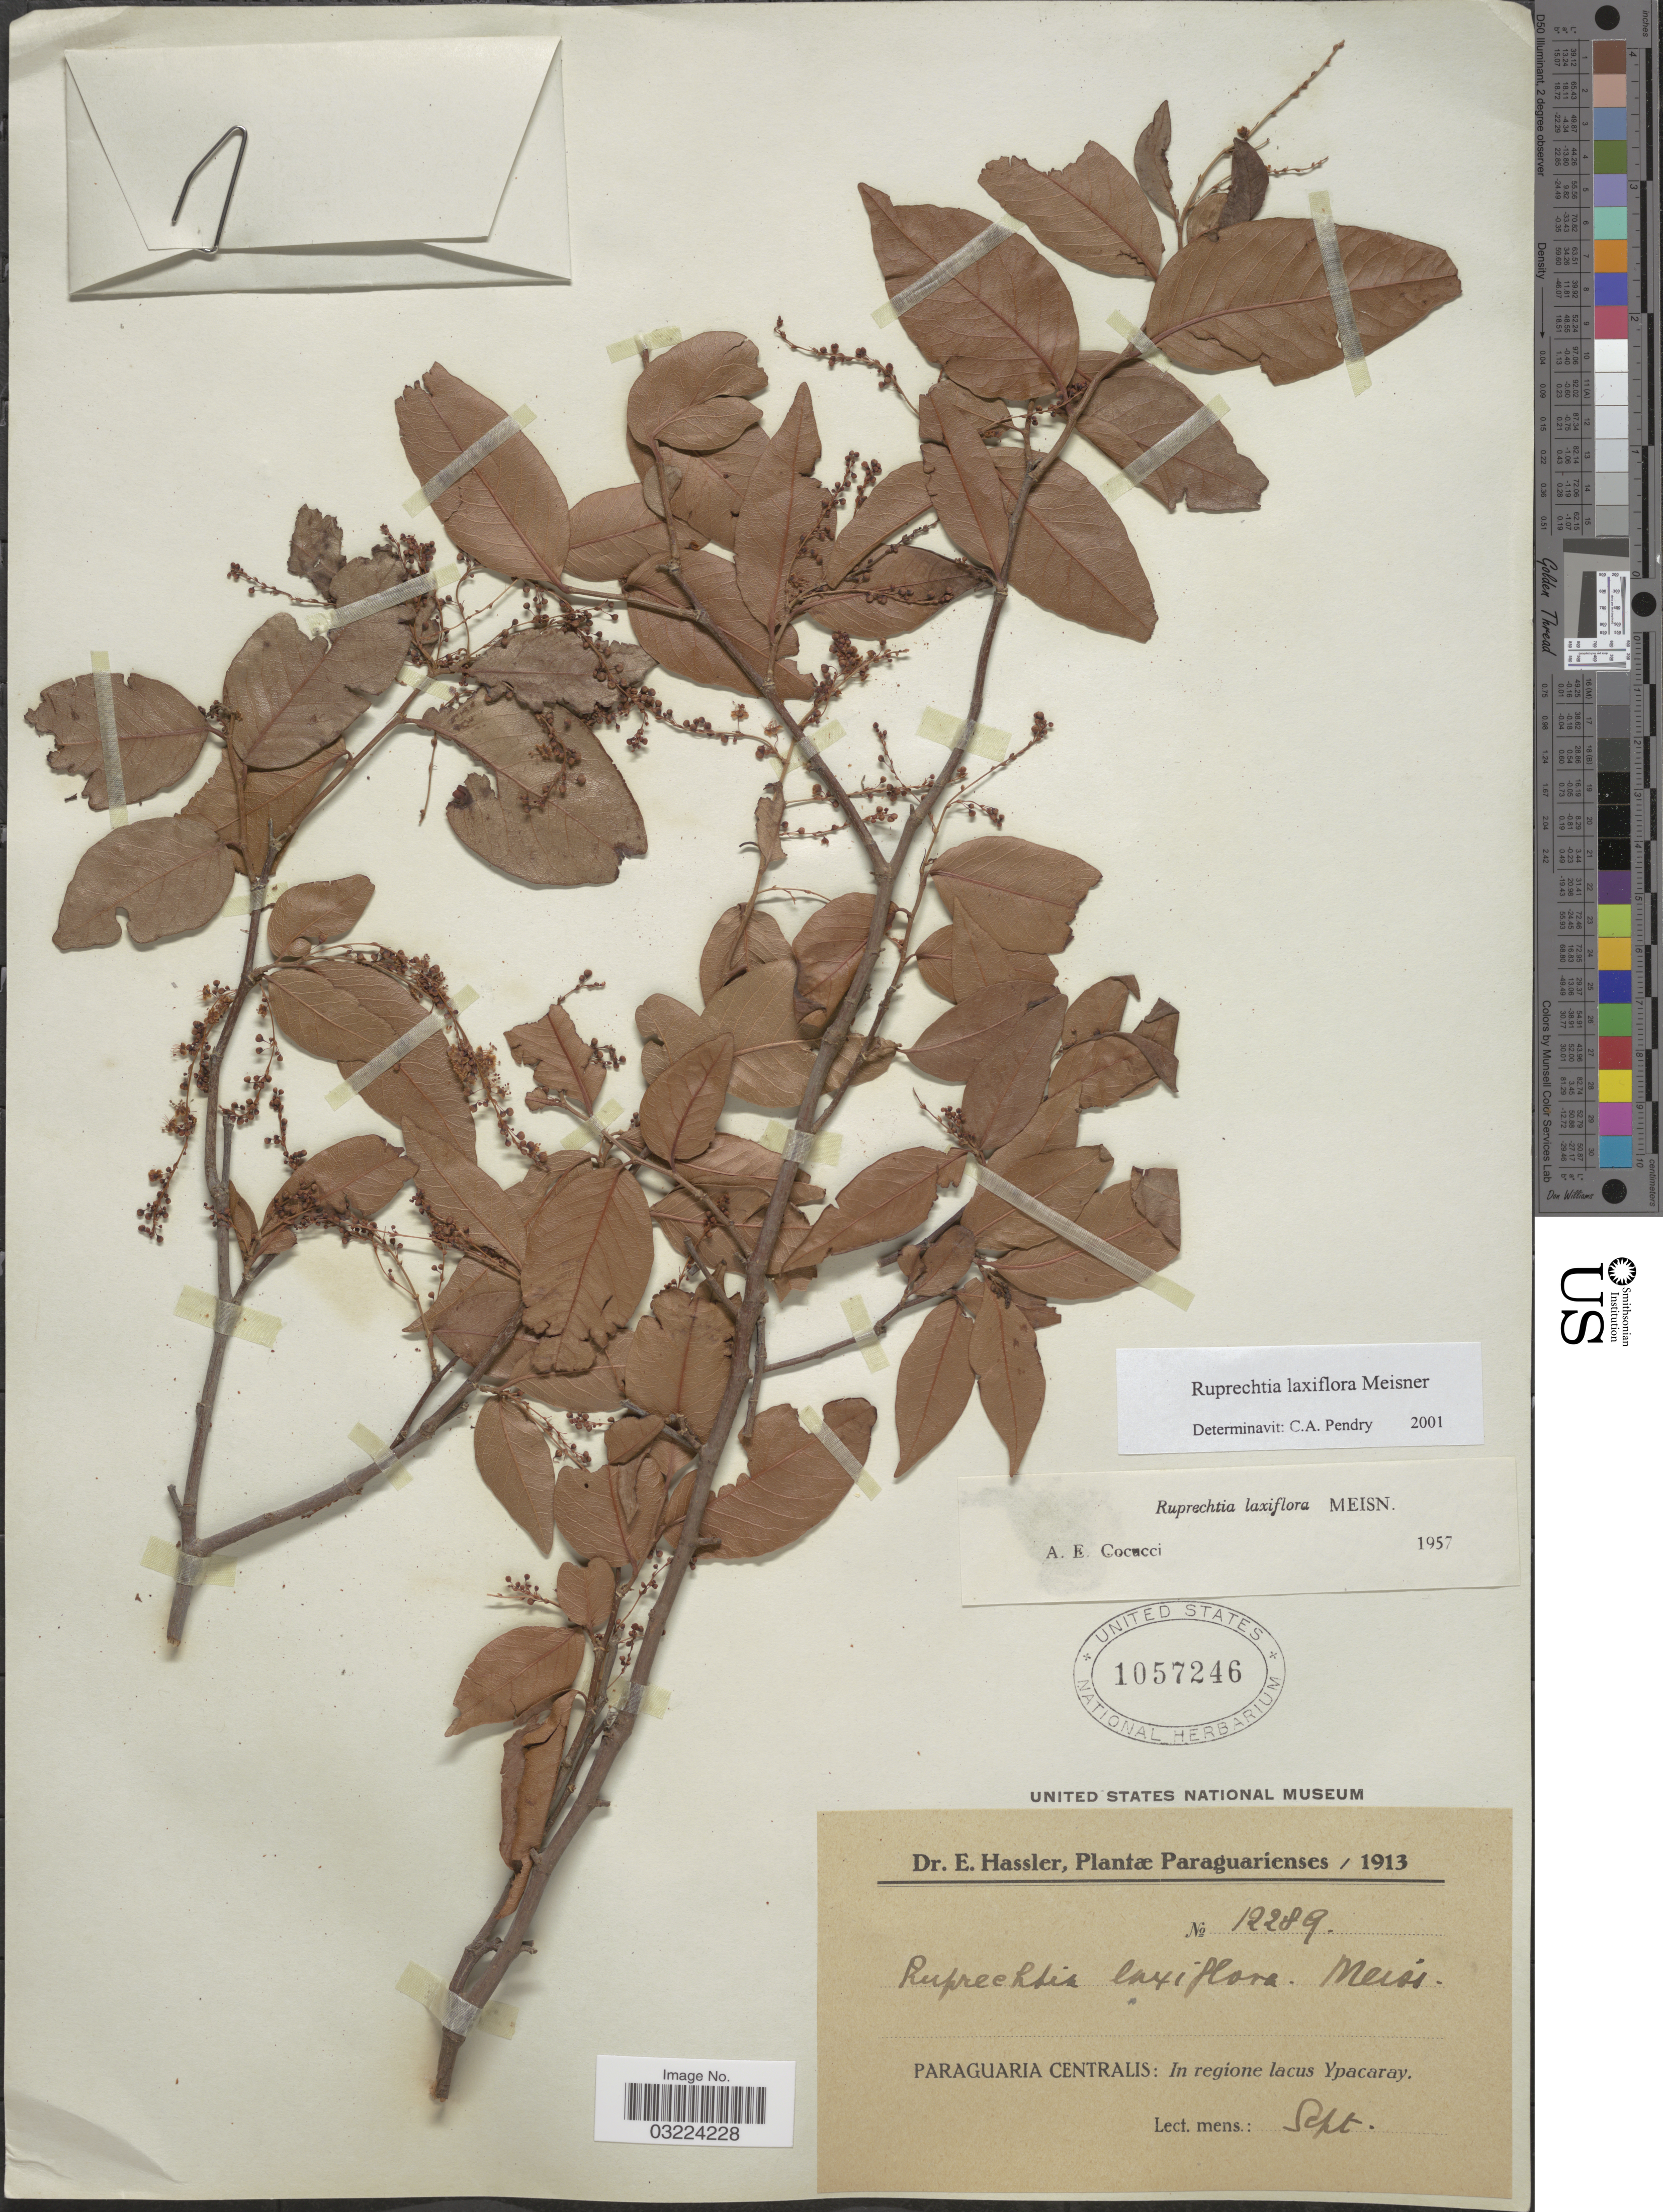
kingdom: Plantae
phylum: Tracheophyta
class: Magnoliopsida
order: Caryophyllales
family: Polygonaceae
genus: Ruprechtia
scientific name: Ruprechtia laxiflora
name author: Meisn.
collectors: E. Hassler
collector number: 12289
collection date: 1913-09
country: Paraguay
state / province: Paraguari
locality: Paraguaria Centralis: In regione lacus Ypacaray.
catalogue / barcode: US 1057246